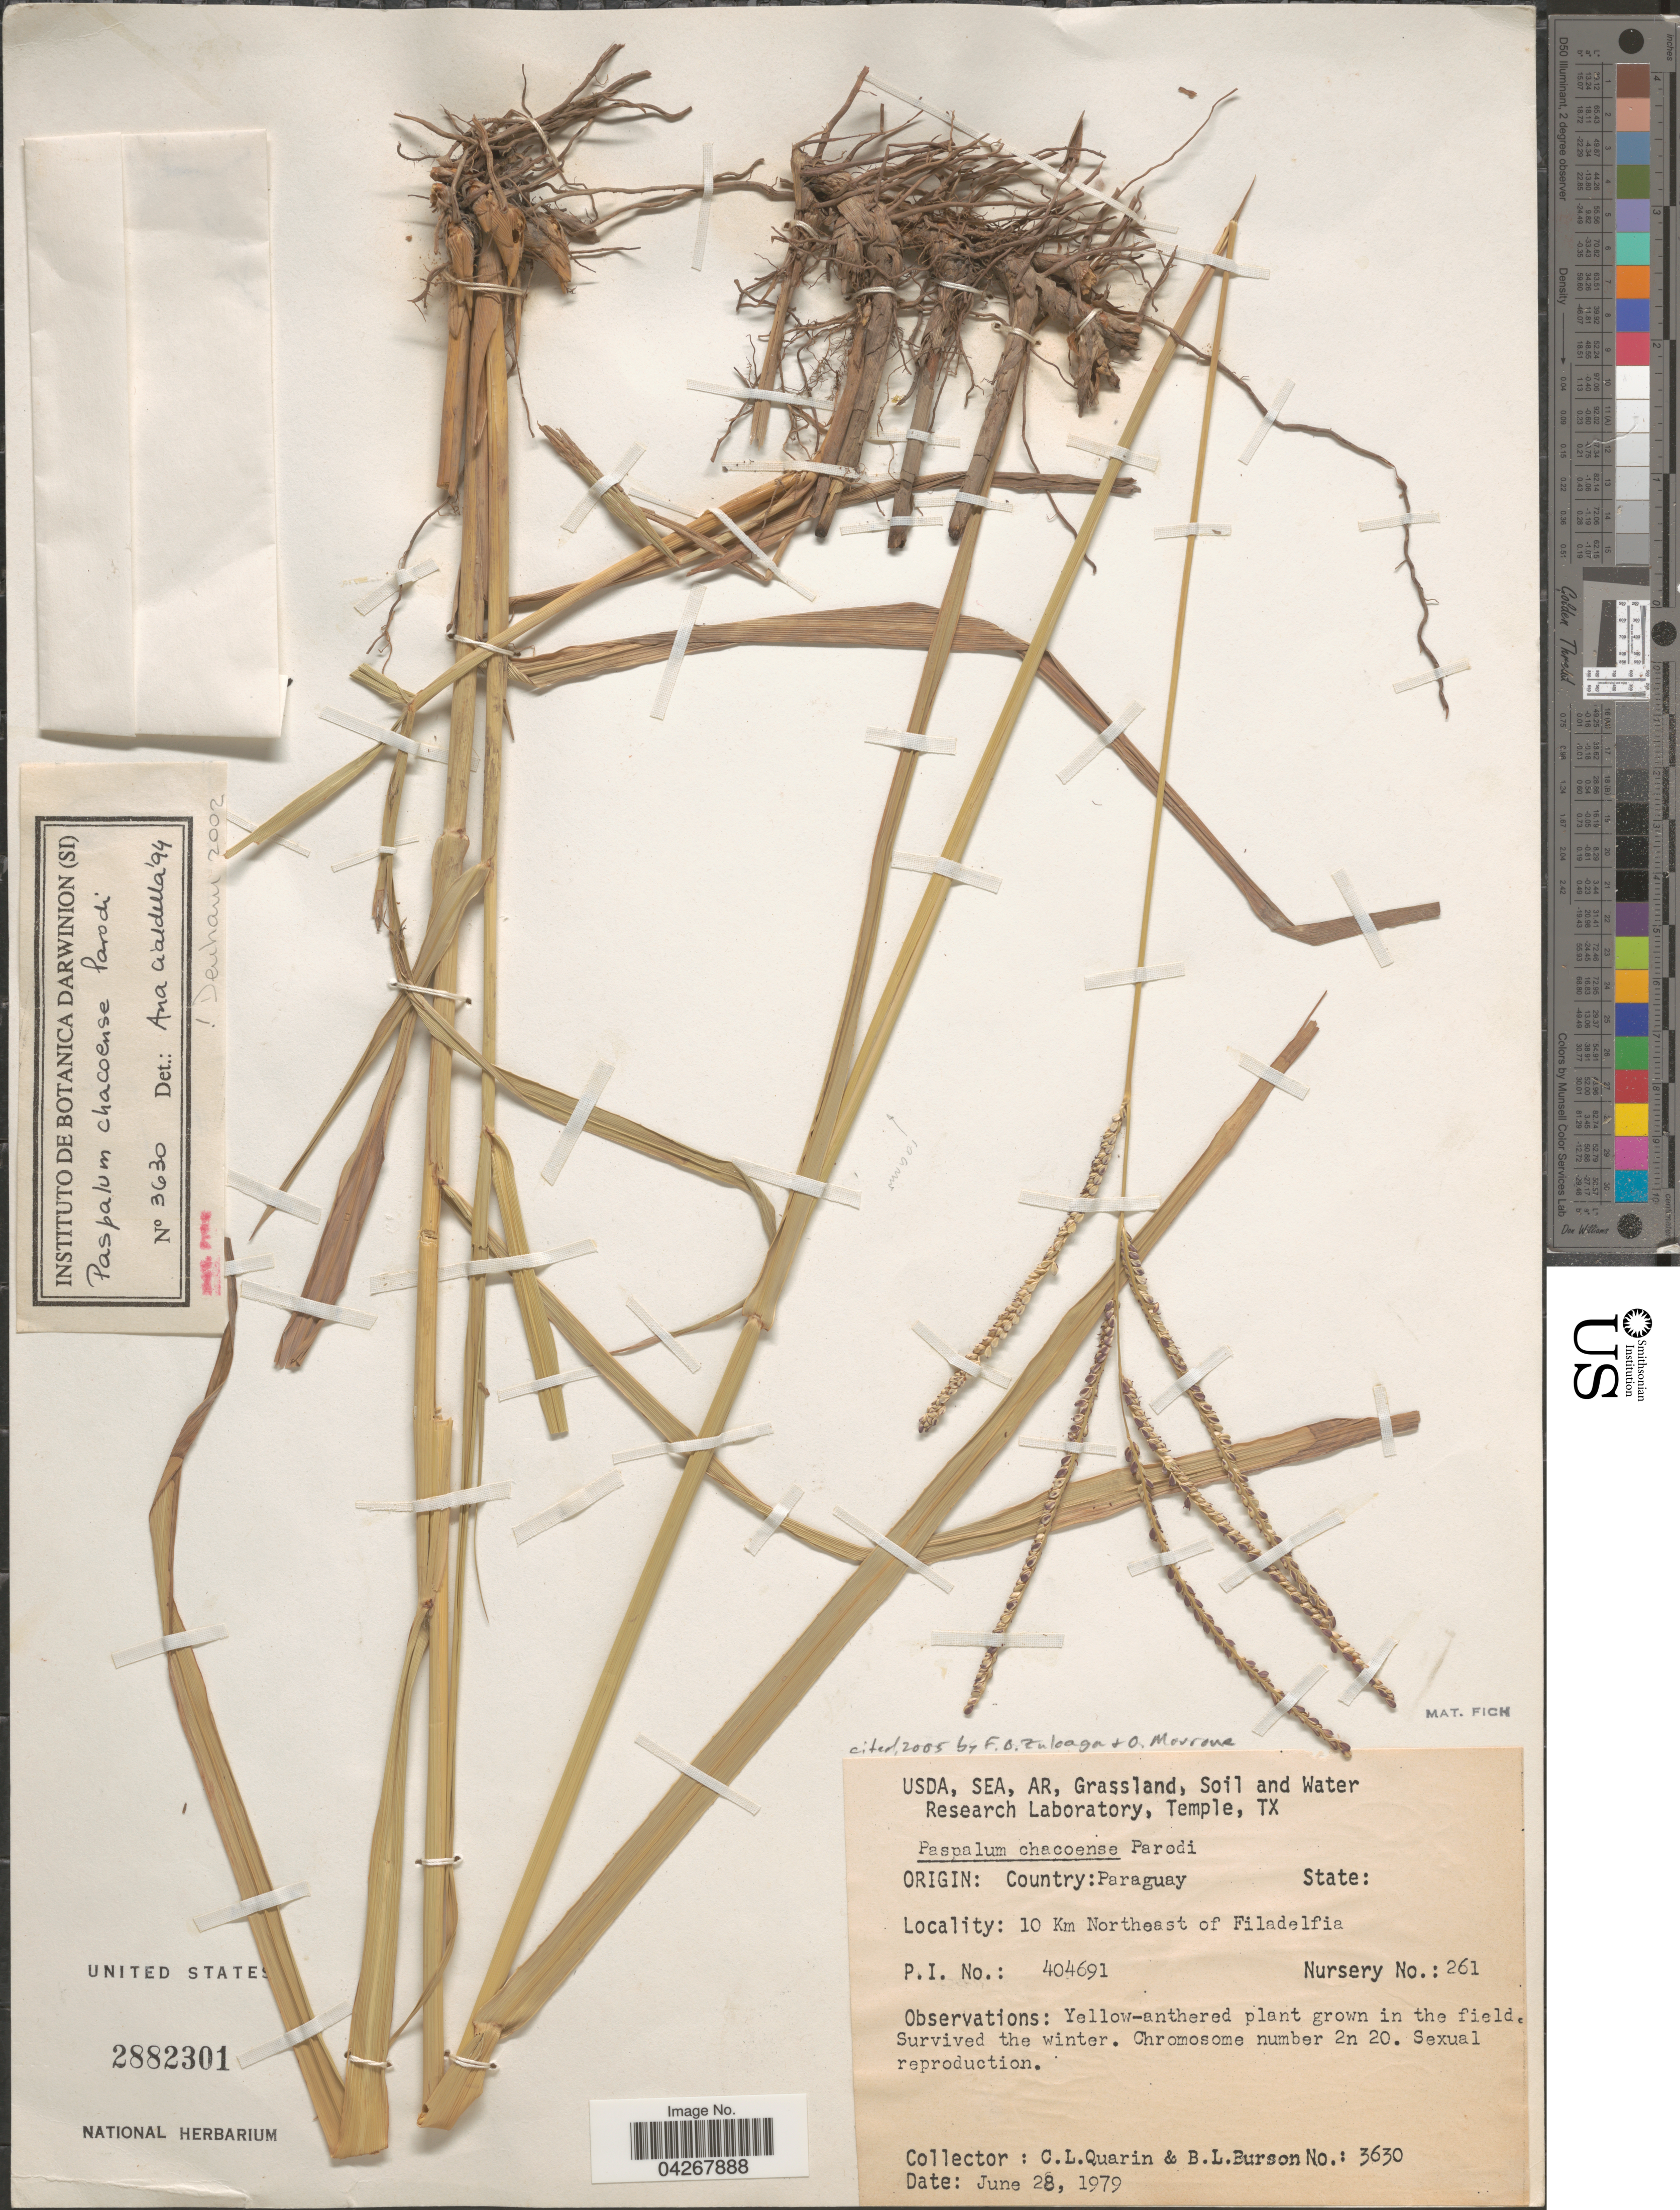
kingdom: Plantae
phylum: Tracheophyta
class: Liliopsida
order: Poales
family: Poaceae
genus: Paspalum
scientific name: Paspalum chacoense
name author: Parodi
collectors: C. Quarin & B. Burson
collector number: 3630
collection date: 1979-06-28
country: Paraguay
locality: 10 Km Northeast of Filadelfia.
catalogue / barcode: US 2882301